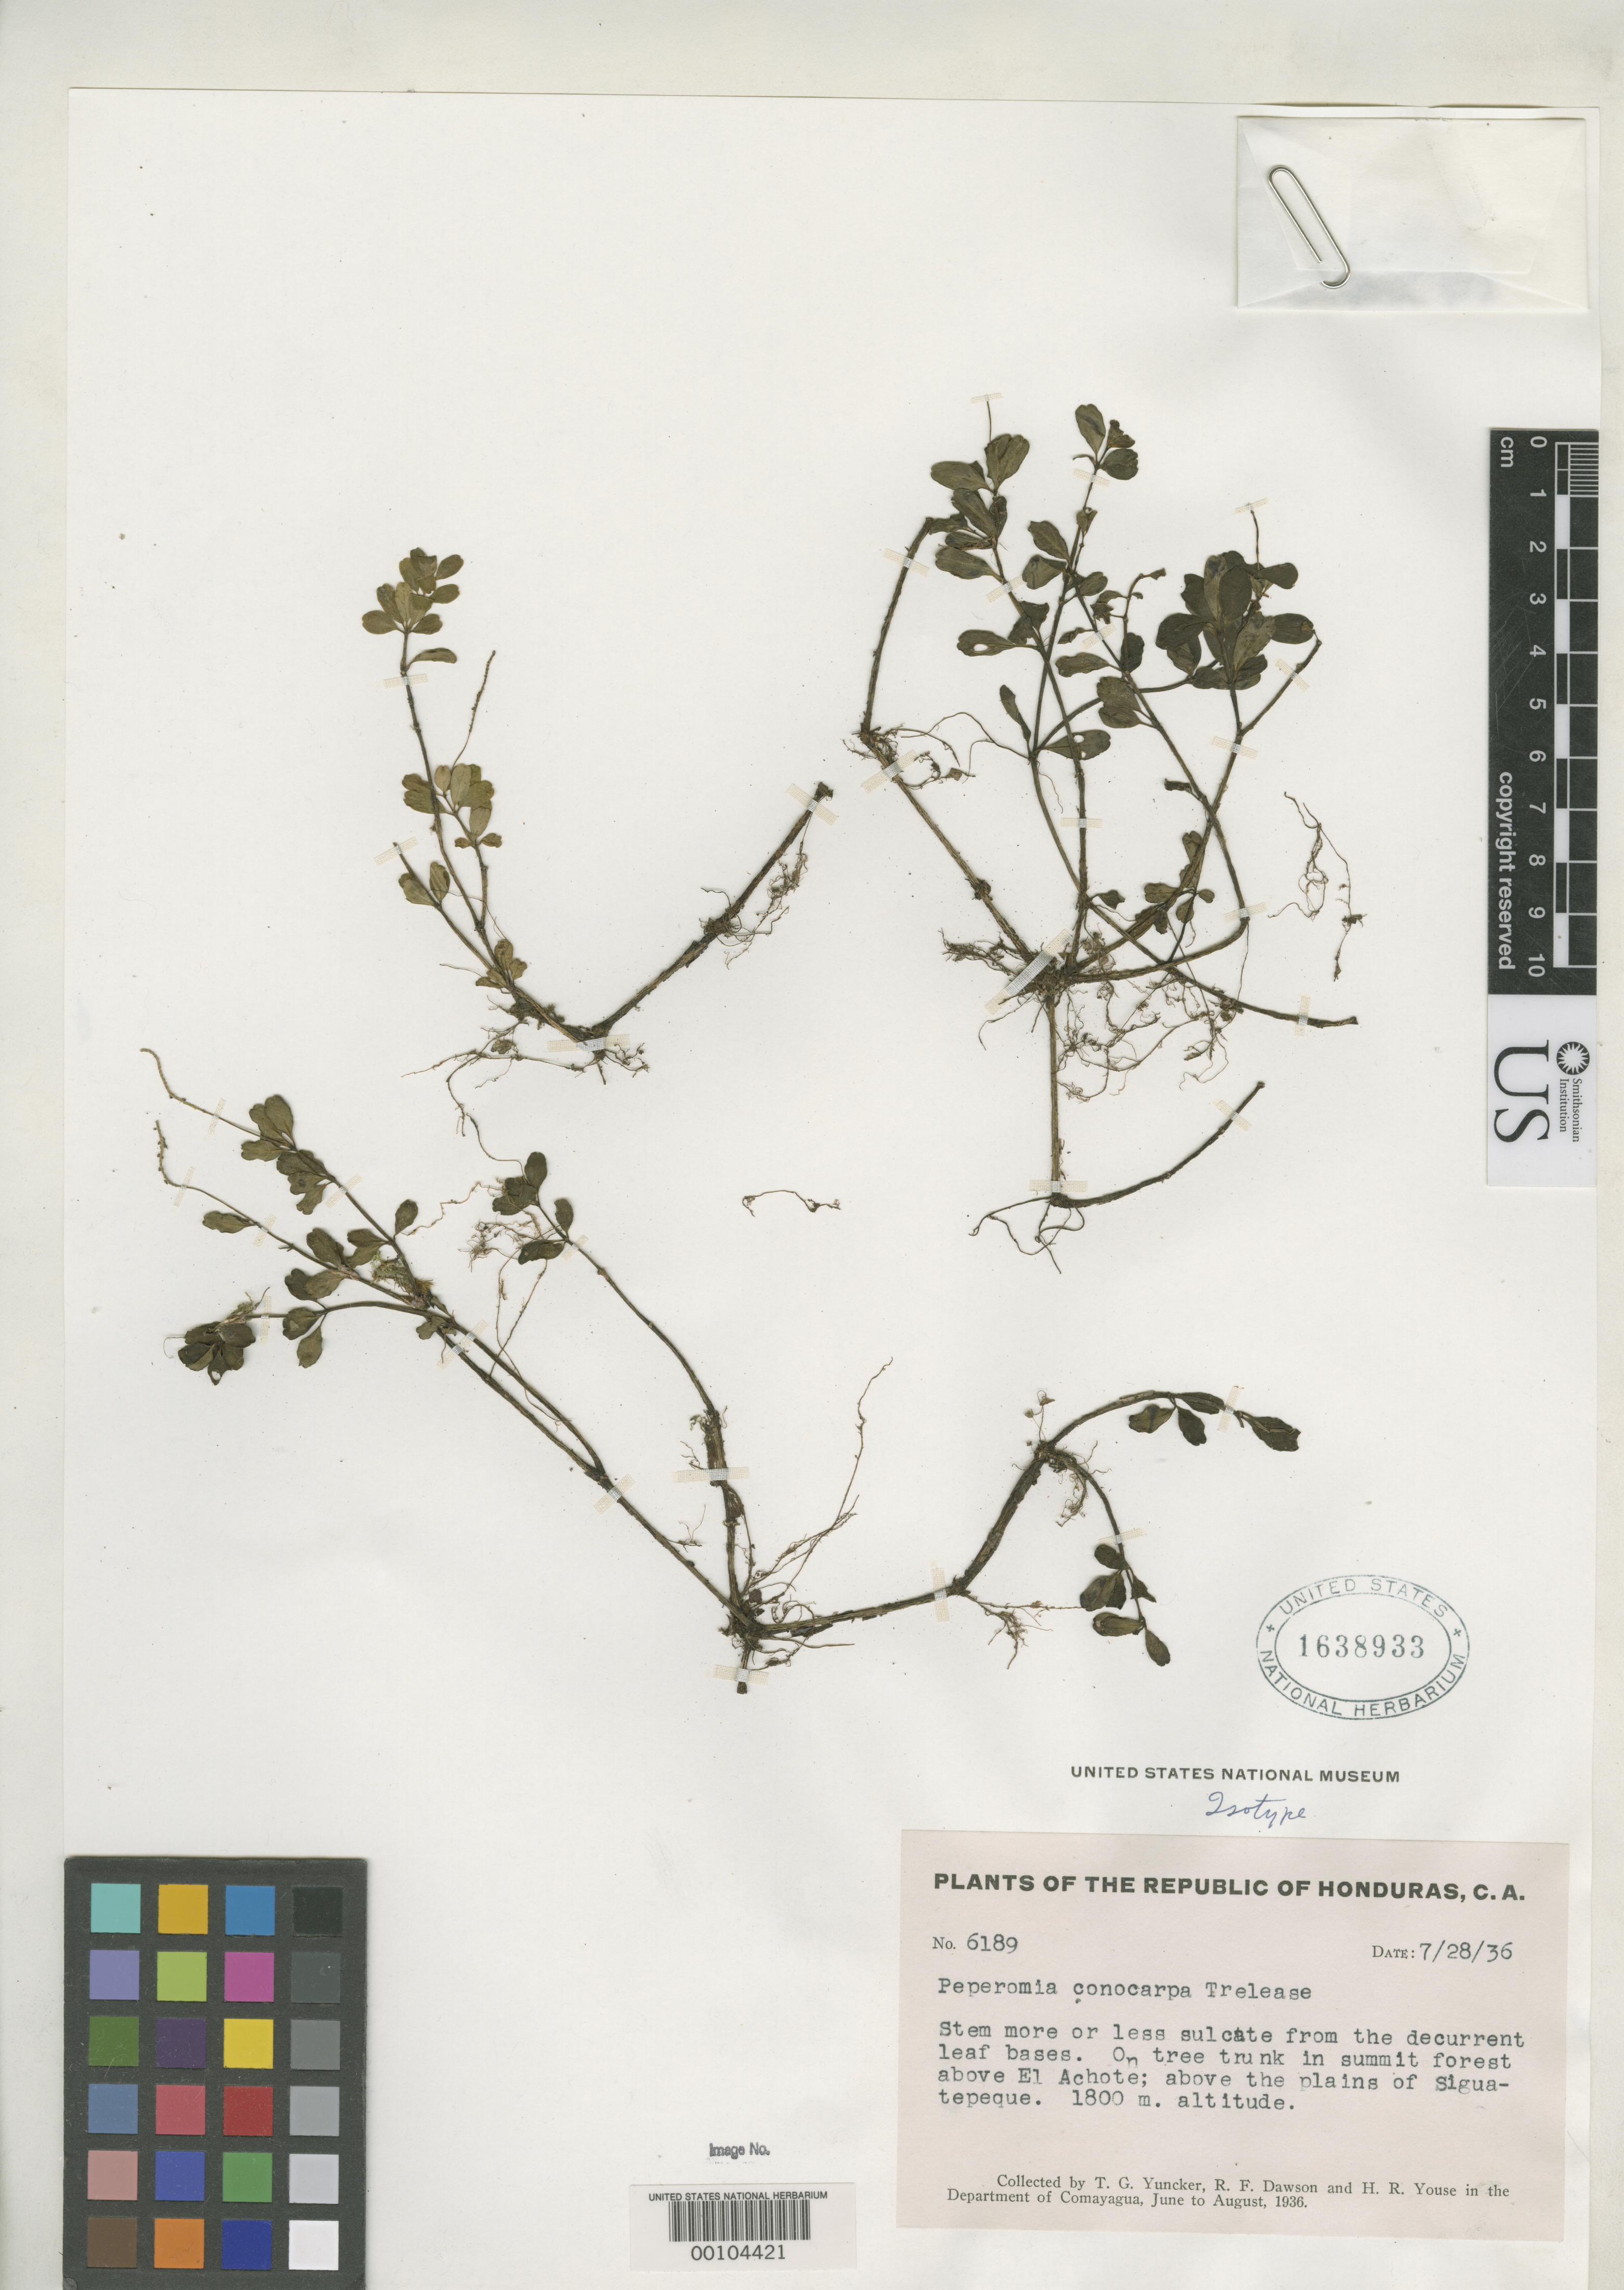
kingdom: Plantae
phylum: Tracheophyta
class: Magnoliopsida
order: Piperales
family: Piperaceae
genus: Peperomia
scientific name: Peperomia conocarpa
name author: Trel. in Yunck.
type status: Isotype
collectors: T. G. Yuncker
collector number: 6189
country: Honduras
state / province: Comayagua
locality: Above El Achote, near Siguatepeque.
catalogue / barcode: US 1638933